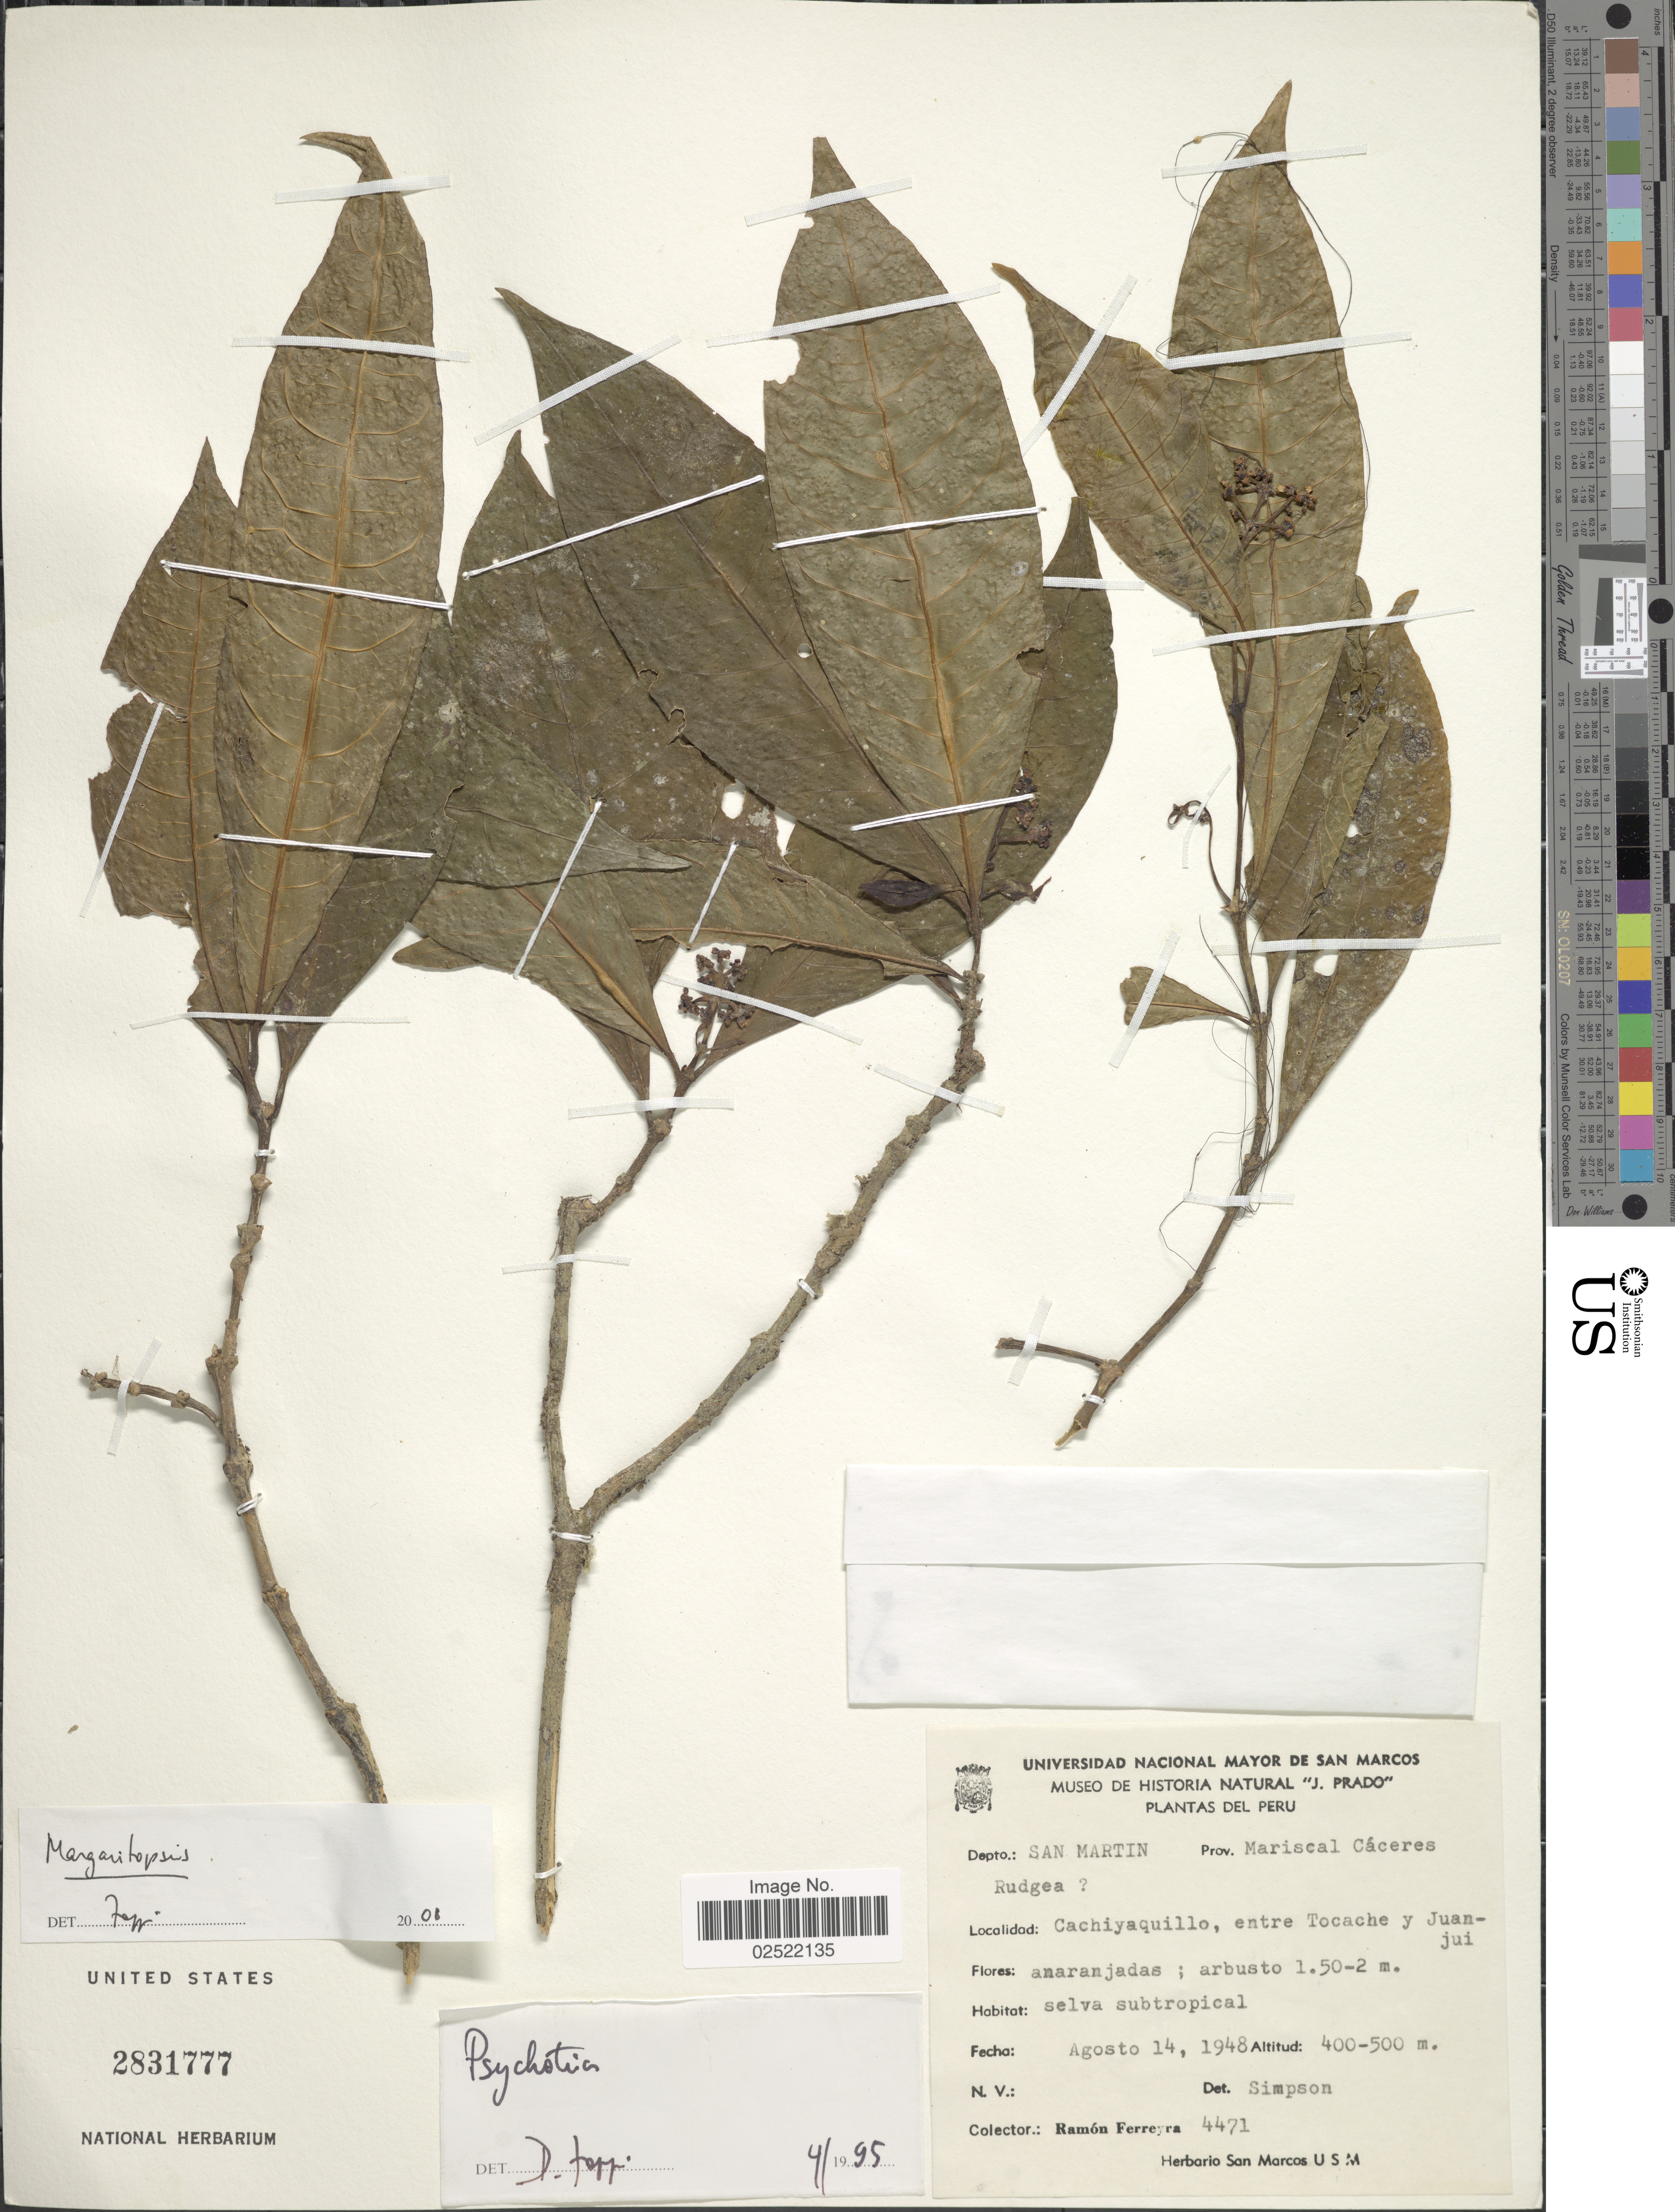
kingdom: Plantae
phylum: Tracheophyta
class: Magnoliopsida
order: Gentianales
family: Rubiaceae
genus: Psychotria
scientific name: Psychotria sp.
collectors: R. A. Ferreyra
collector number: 4471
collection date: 1948-08-14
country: Peru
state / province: San Martín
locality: Depto.: San Martin. Prov. Mariscal Caceres. Cachiyaquillo, entre Tocache y Juanjui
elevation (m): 400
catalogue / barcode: US 2831777